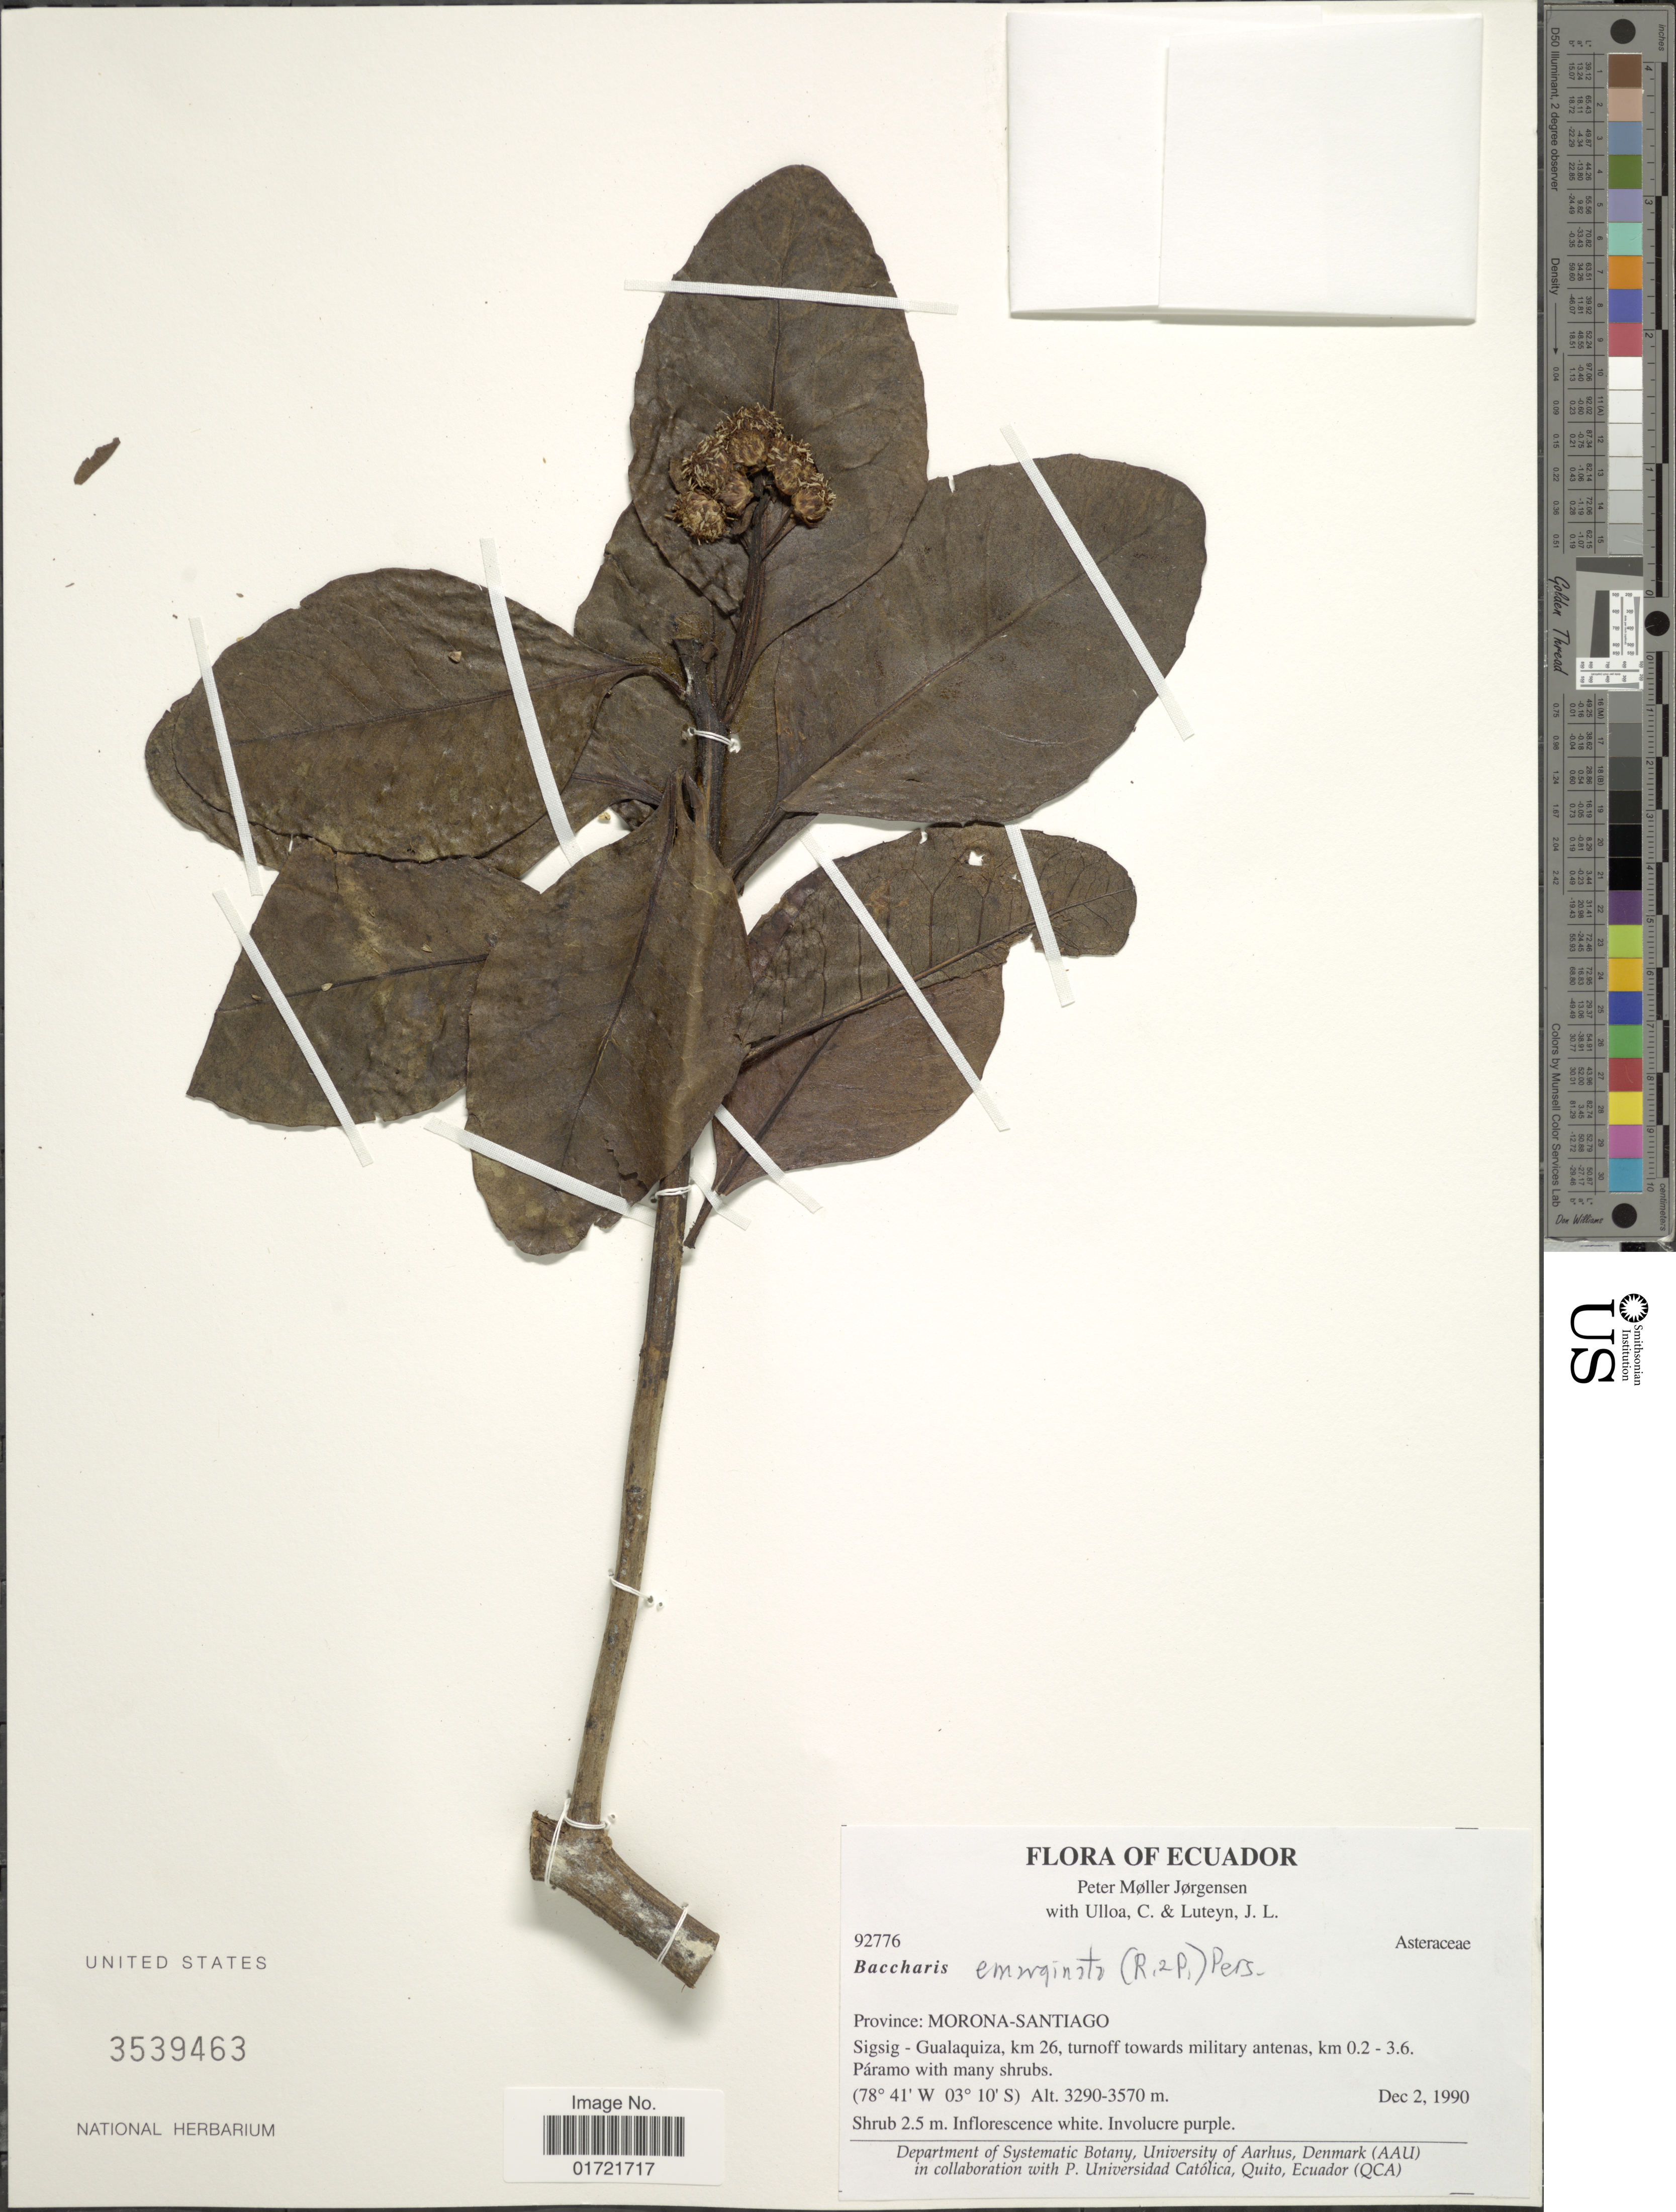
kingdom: Plantae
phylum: Tracheophyta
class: Magnoliopsida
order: Asterales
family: Asteraceae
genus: Baccharis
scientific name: Baccharis sp.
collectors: P. M. Jørgensen, C. Ulloa & J. L. Luteyn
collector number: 92776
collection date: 1990-12-02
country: Ecuador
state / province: Morona-Santiago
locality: Province: Morona-Santiago, Sigsig - Gualaquiza, km 26, turnoff towards military antenas, km 0.2 - 3.6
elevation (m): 3290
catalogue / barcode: US 3539463